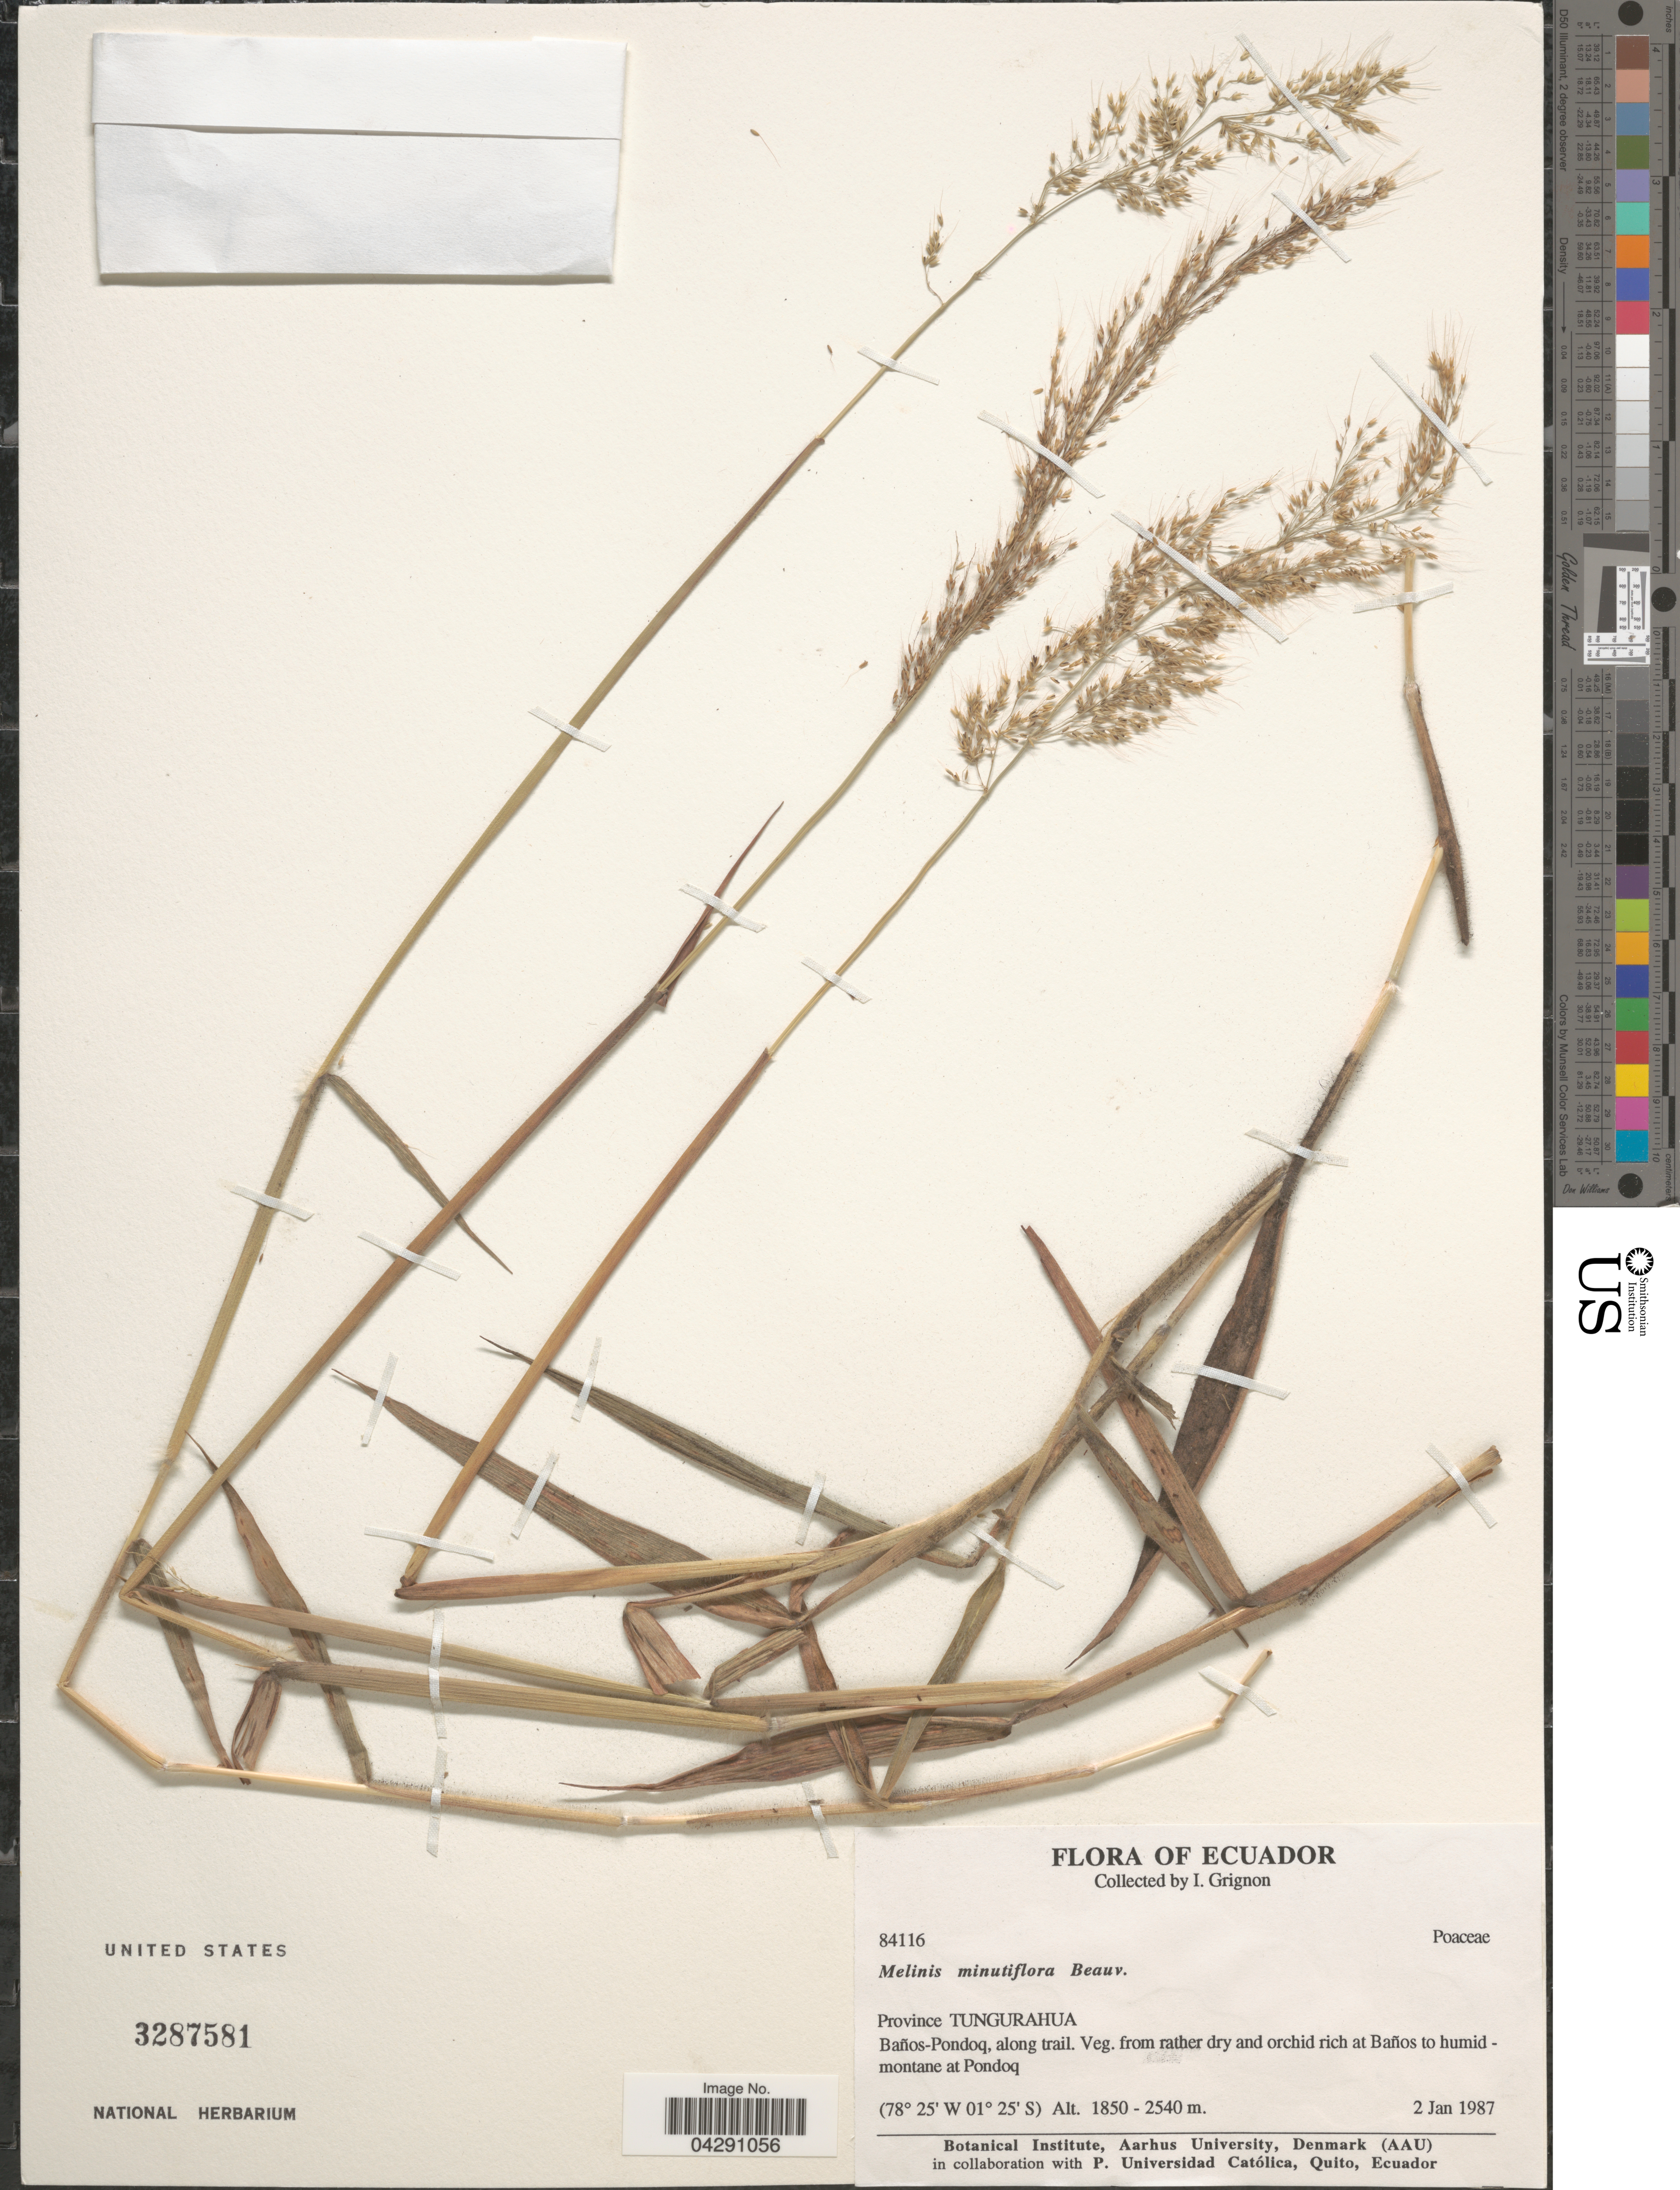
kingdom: Plantae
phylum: Tracheophyta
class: Liliopsida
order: Poales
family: Poaceae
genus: Melinis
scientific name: Melinis minutiflora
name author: P. Beauv.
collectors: I. Grignon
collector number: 84116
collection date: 1987-01-02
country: Ecuador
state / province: Tungurahua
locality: Baños-Pondoq, along trail. Veg. from rather dry and orchid rich at Baños to humid - montane at Pondoq.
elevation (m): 1850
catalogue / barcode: US 3287581